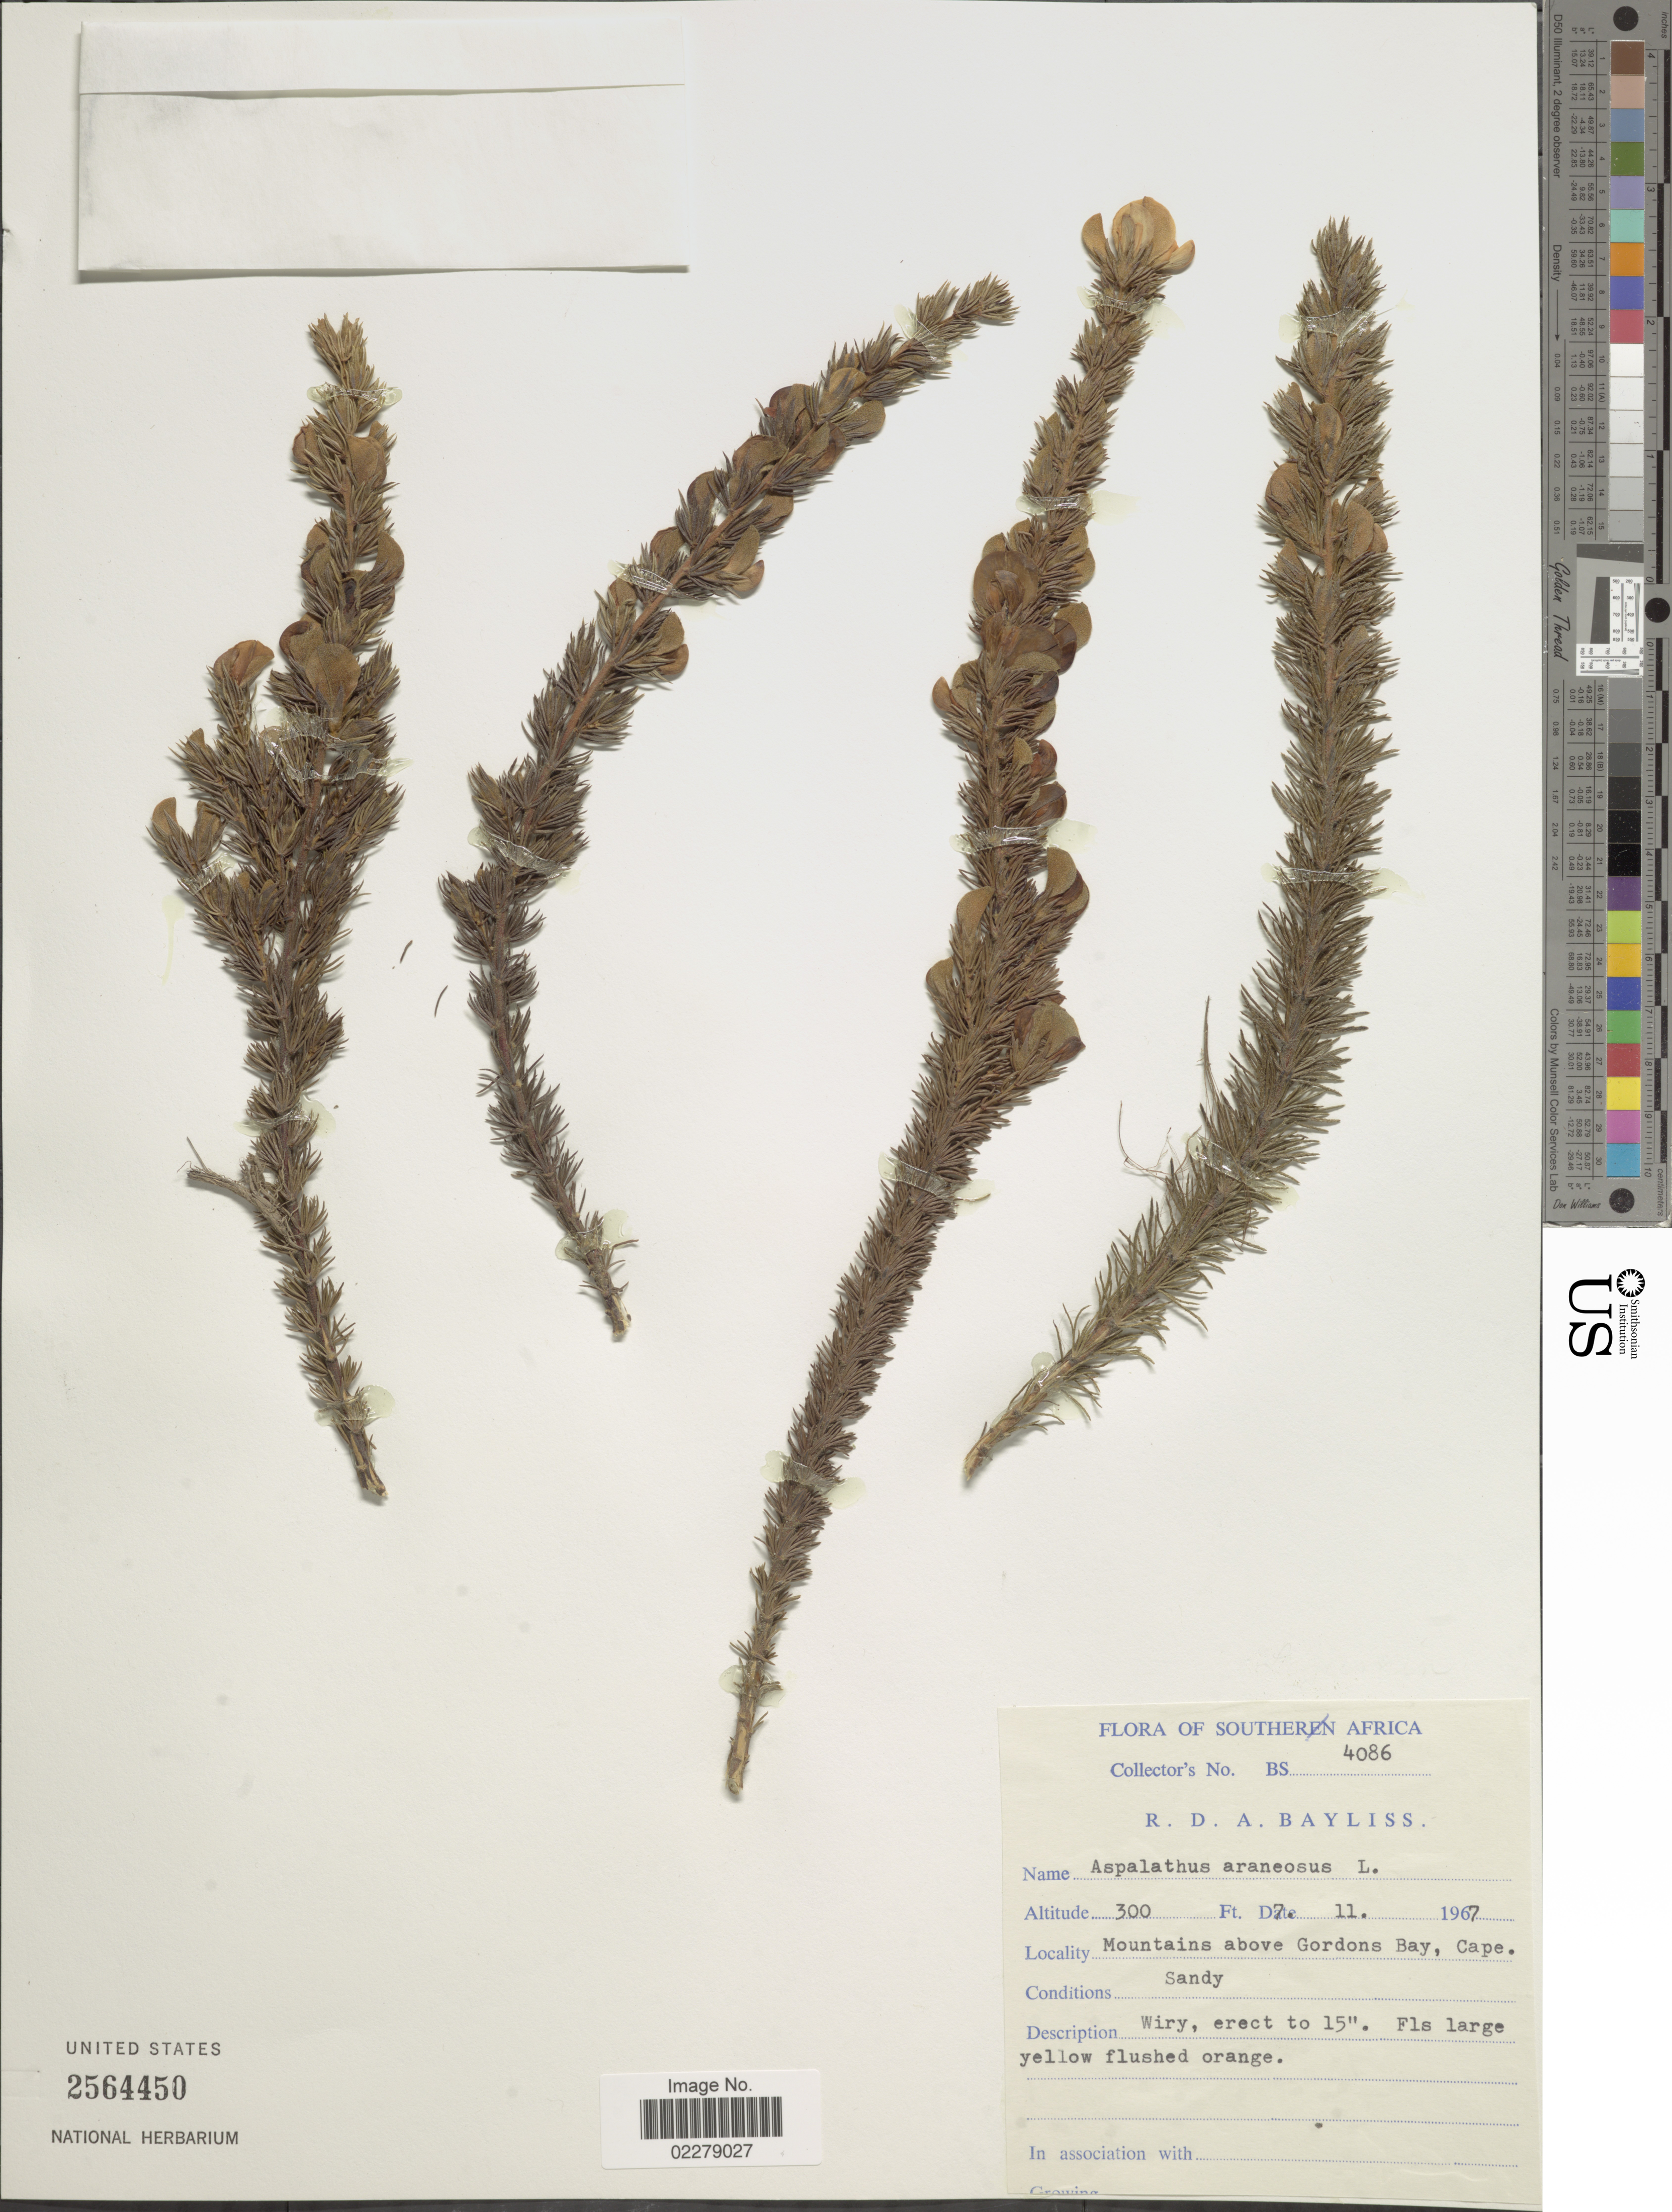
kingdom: Plantae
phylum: Tracheophyta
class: Magnoliopsida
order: Fabales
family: Fabaceae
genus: Aspalathus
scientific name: Aspalathus araneosa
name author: L.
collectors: R. Bayliss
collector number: BS4086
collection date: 1967-11-07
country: South Africa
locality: Southern Africa. Mountains above Gordons Bay, Cape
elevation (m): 91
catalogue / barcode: US 2564450